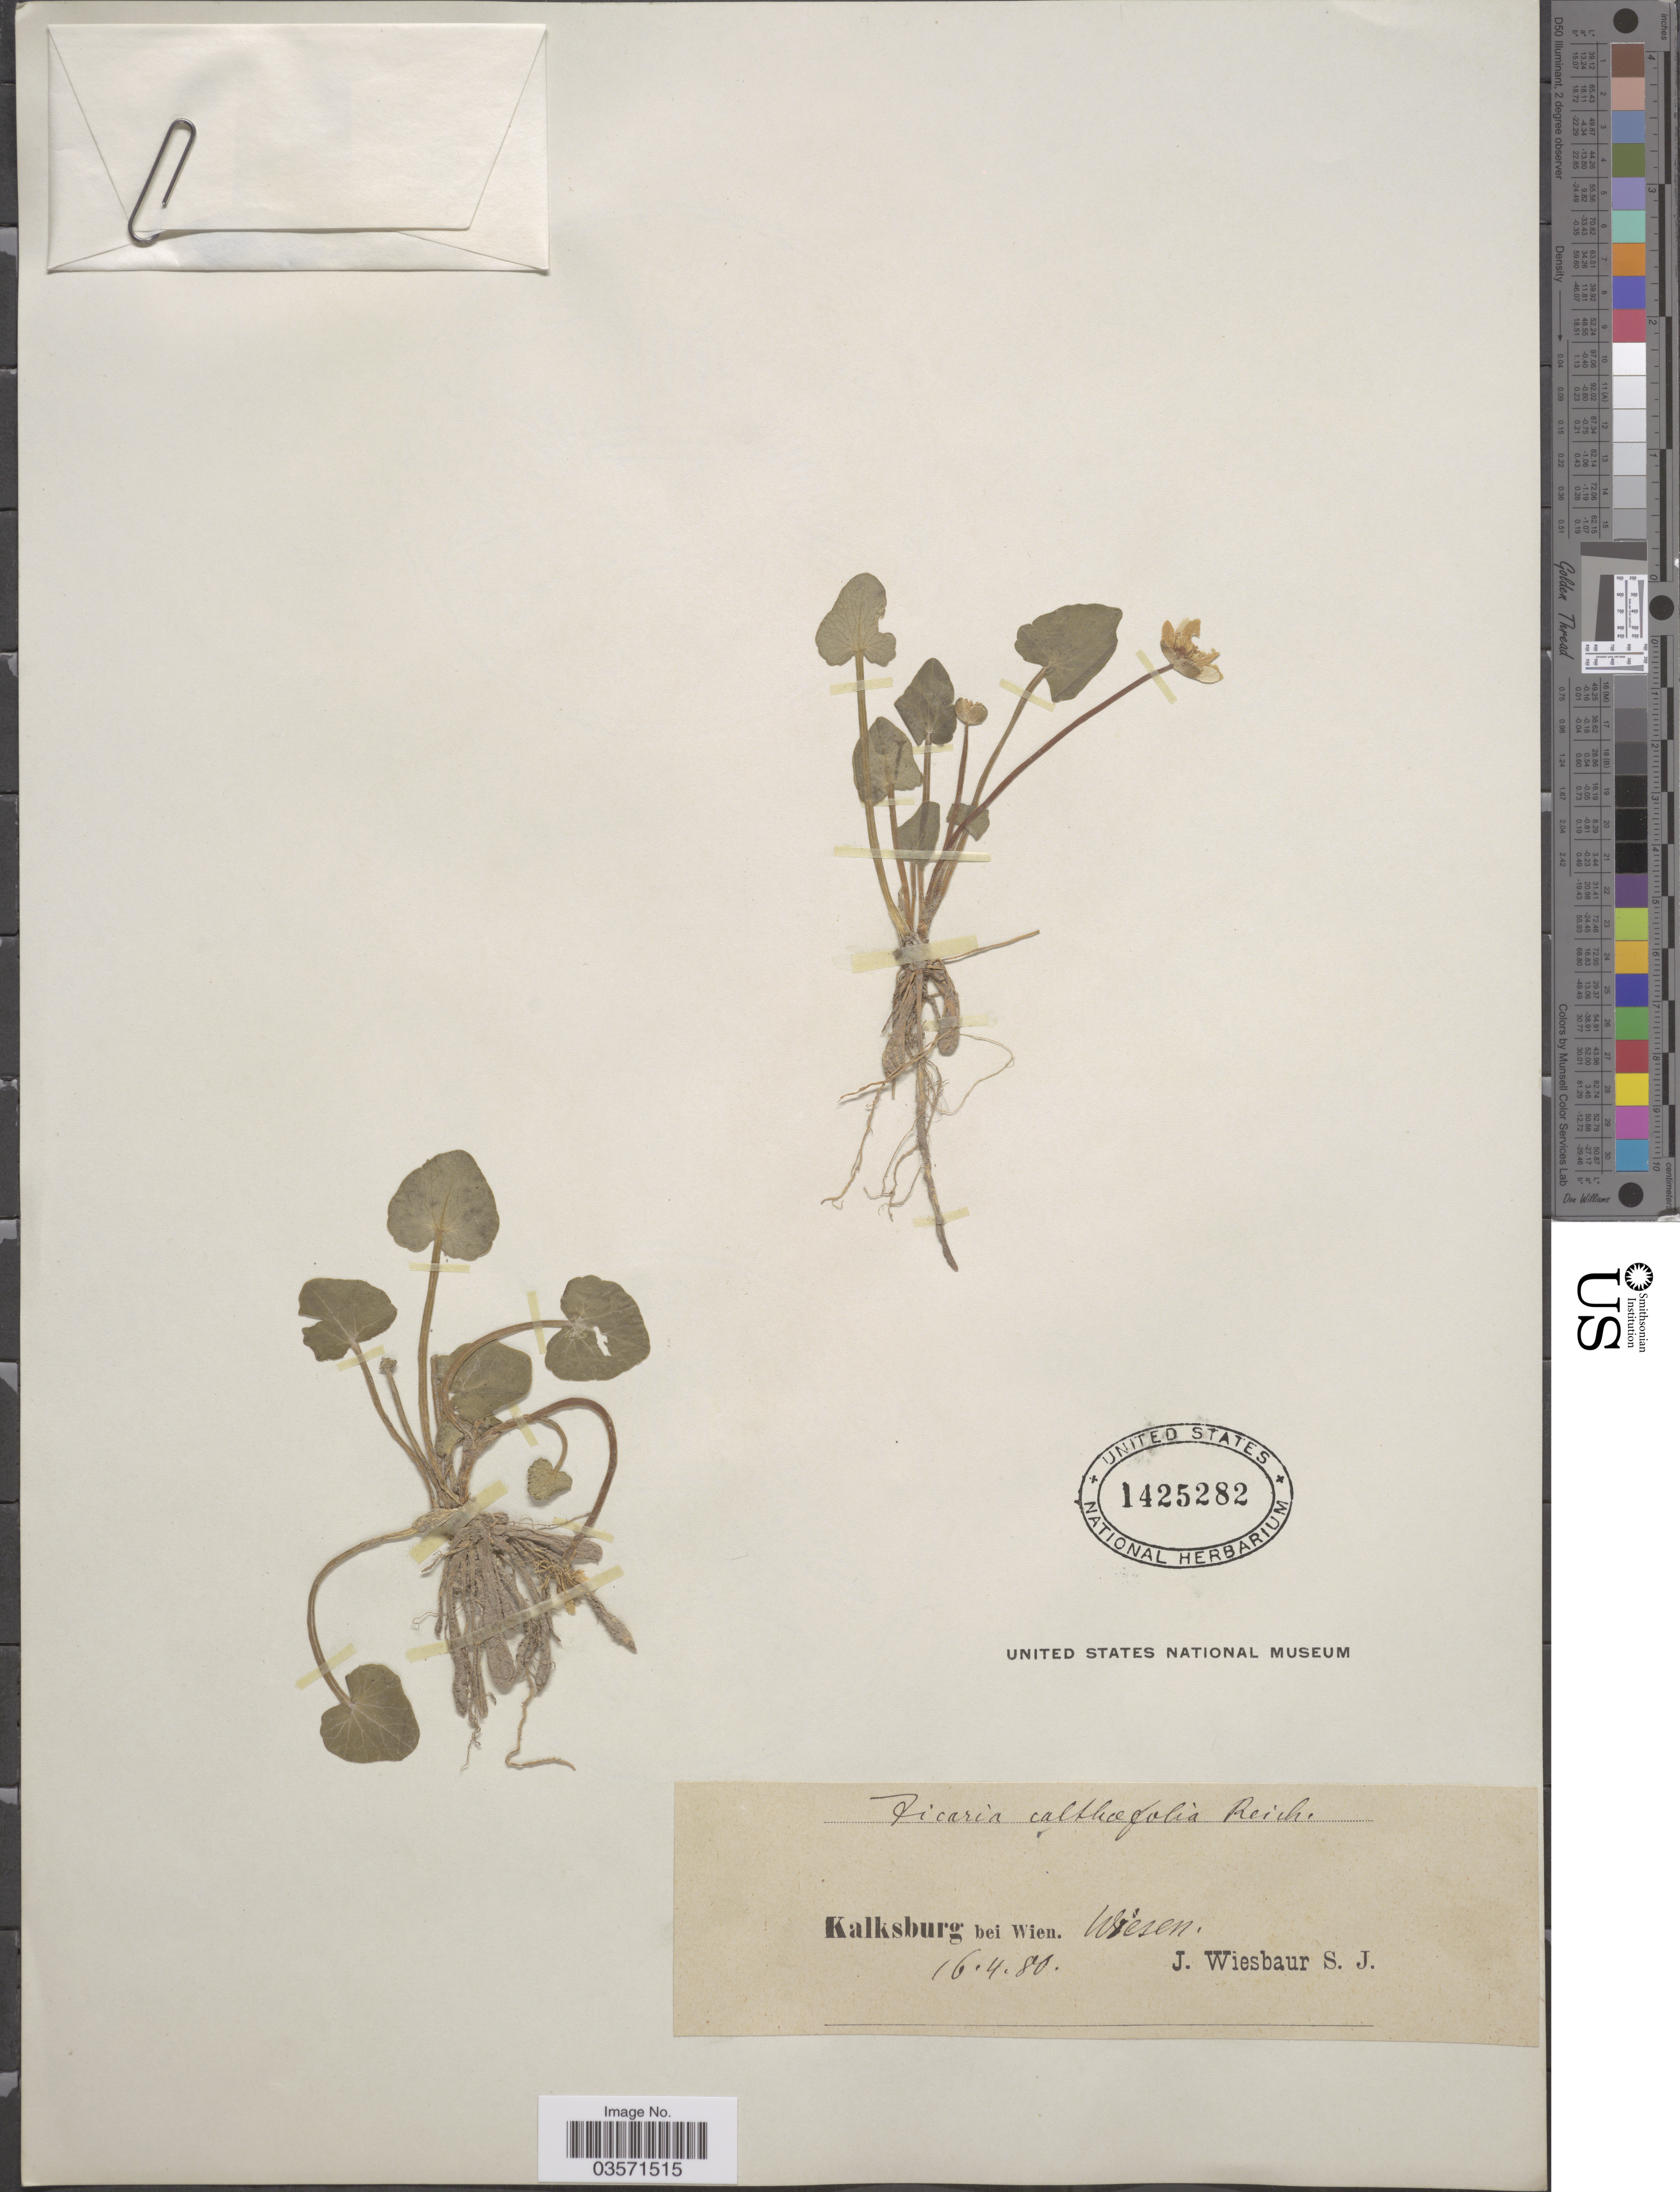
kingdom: Plantae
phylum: Tracheophyta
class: Magnoliopsida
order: Ranunculales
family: Ranunculaceae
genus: Ficaria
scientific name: Ficaria verna subsp. calthifolia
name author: (Rchb. f.) Nyman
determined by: Strong, M. T., (US), Smithsonian Institution - National Museum of Natural History (UNITED STATES)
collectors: J. Wiesbaur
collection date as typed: Transcribed d/m/y: 16/4/80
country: Austria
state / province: Wien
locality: Kalksburg bei Wien. Wiesen.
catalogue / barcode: US 1425282